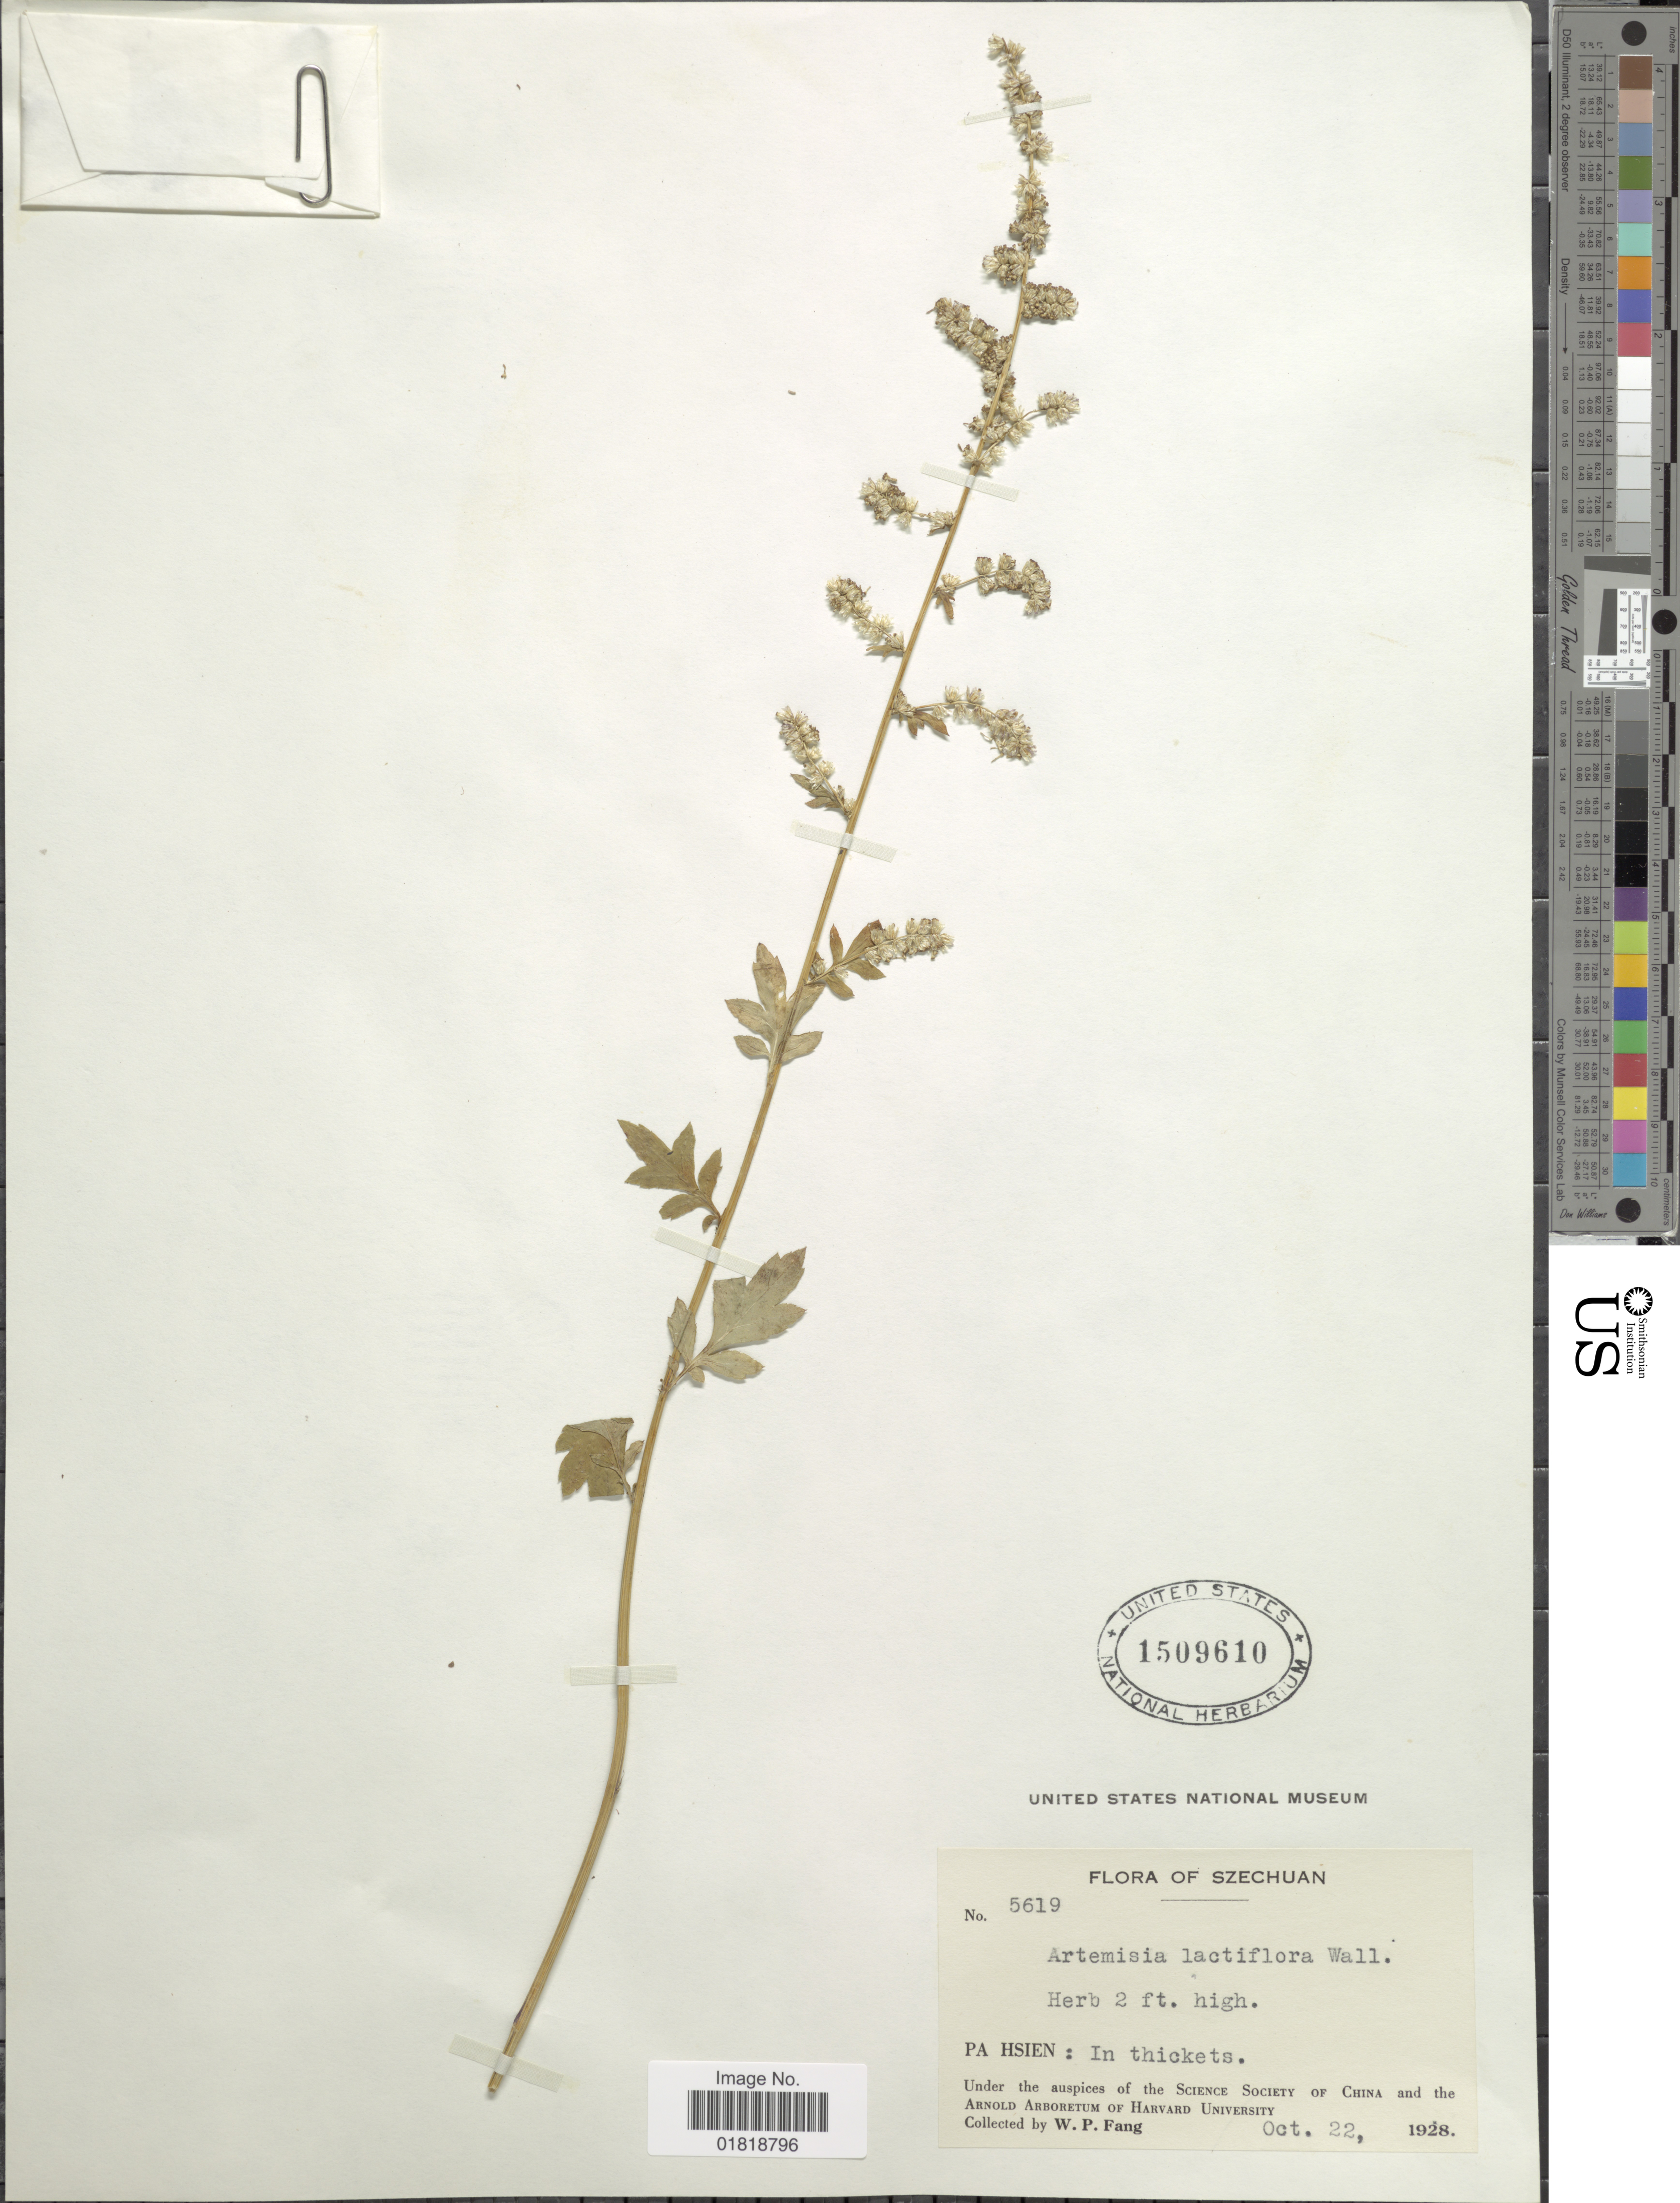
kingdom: Plantae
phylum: Tracheophyta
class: Magnoliopsida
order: Asterales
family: Asteraceae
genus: Artemisia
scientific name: Artemisia lactiflora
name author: Wall. ex DC.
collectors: W. P. Fang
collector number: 5619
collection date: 1928-10-22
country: China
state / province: Sichuan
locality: Szechuan, Pa Hsien: in thickets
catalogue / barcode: US 1509610